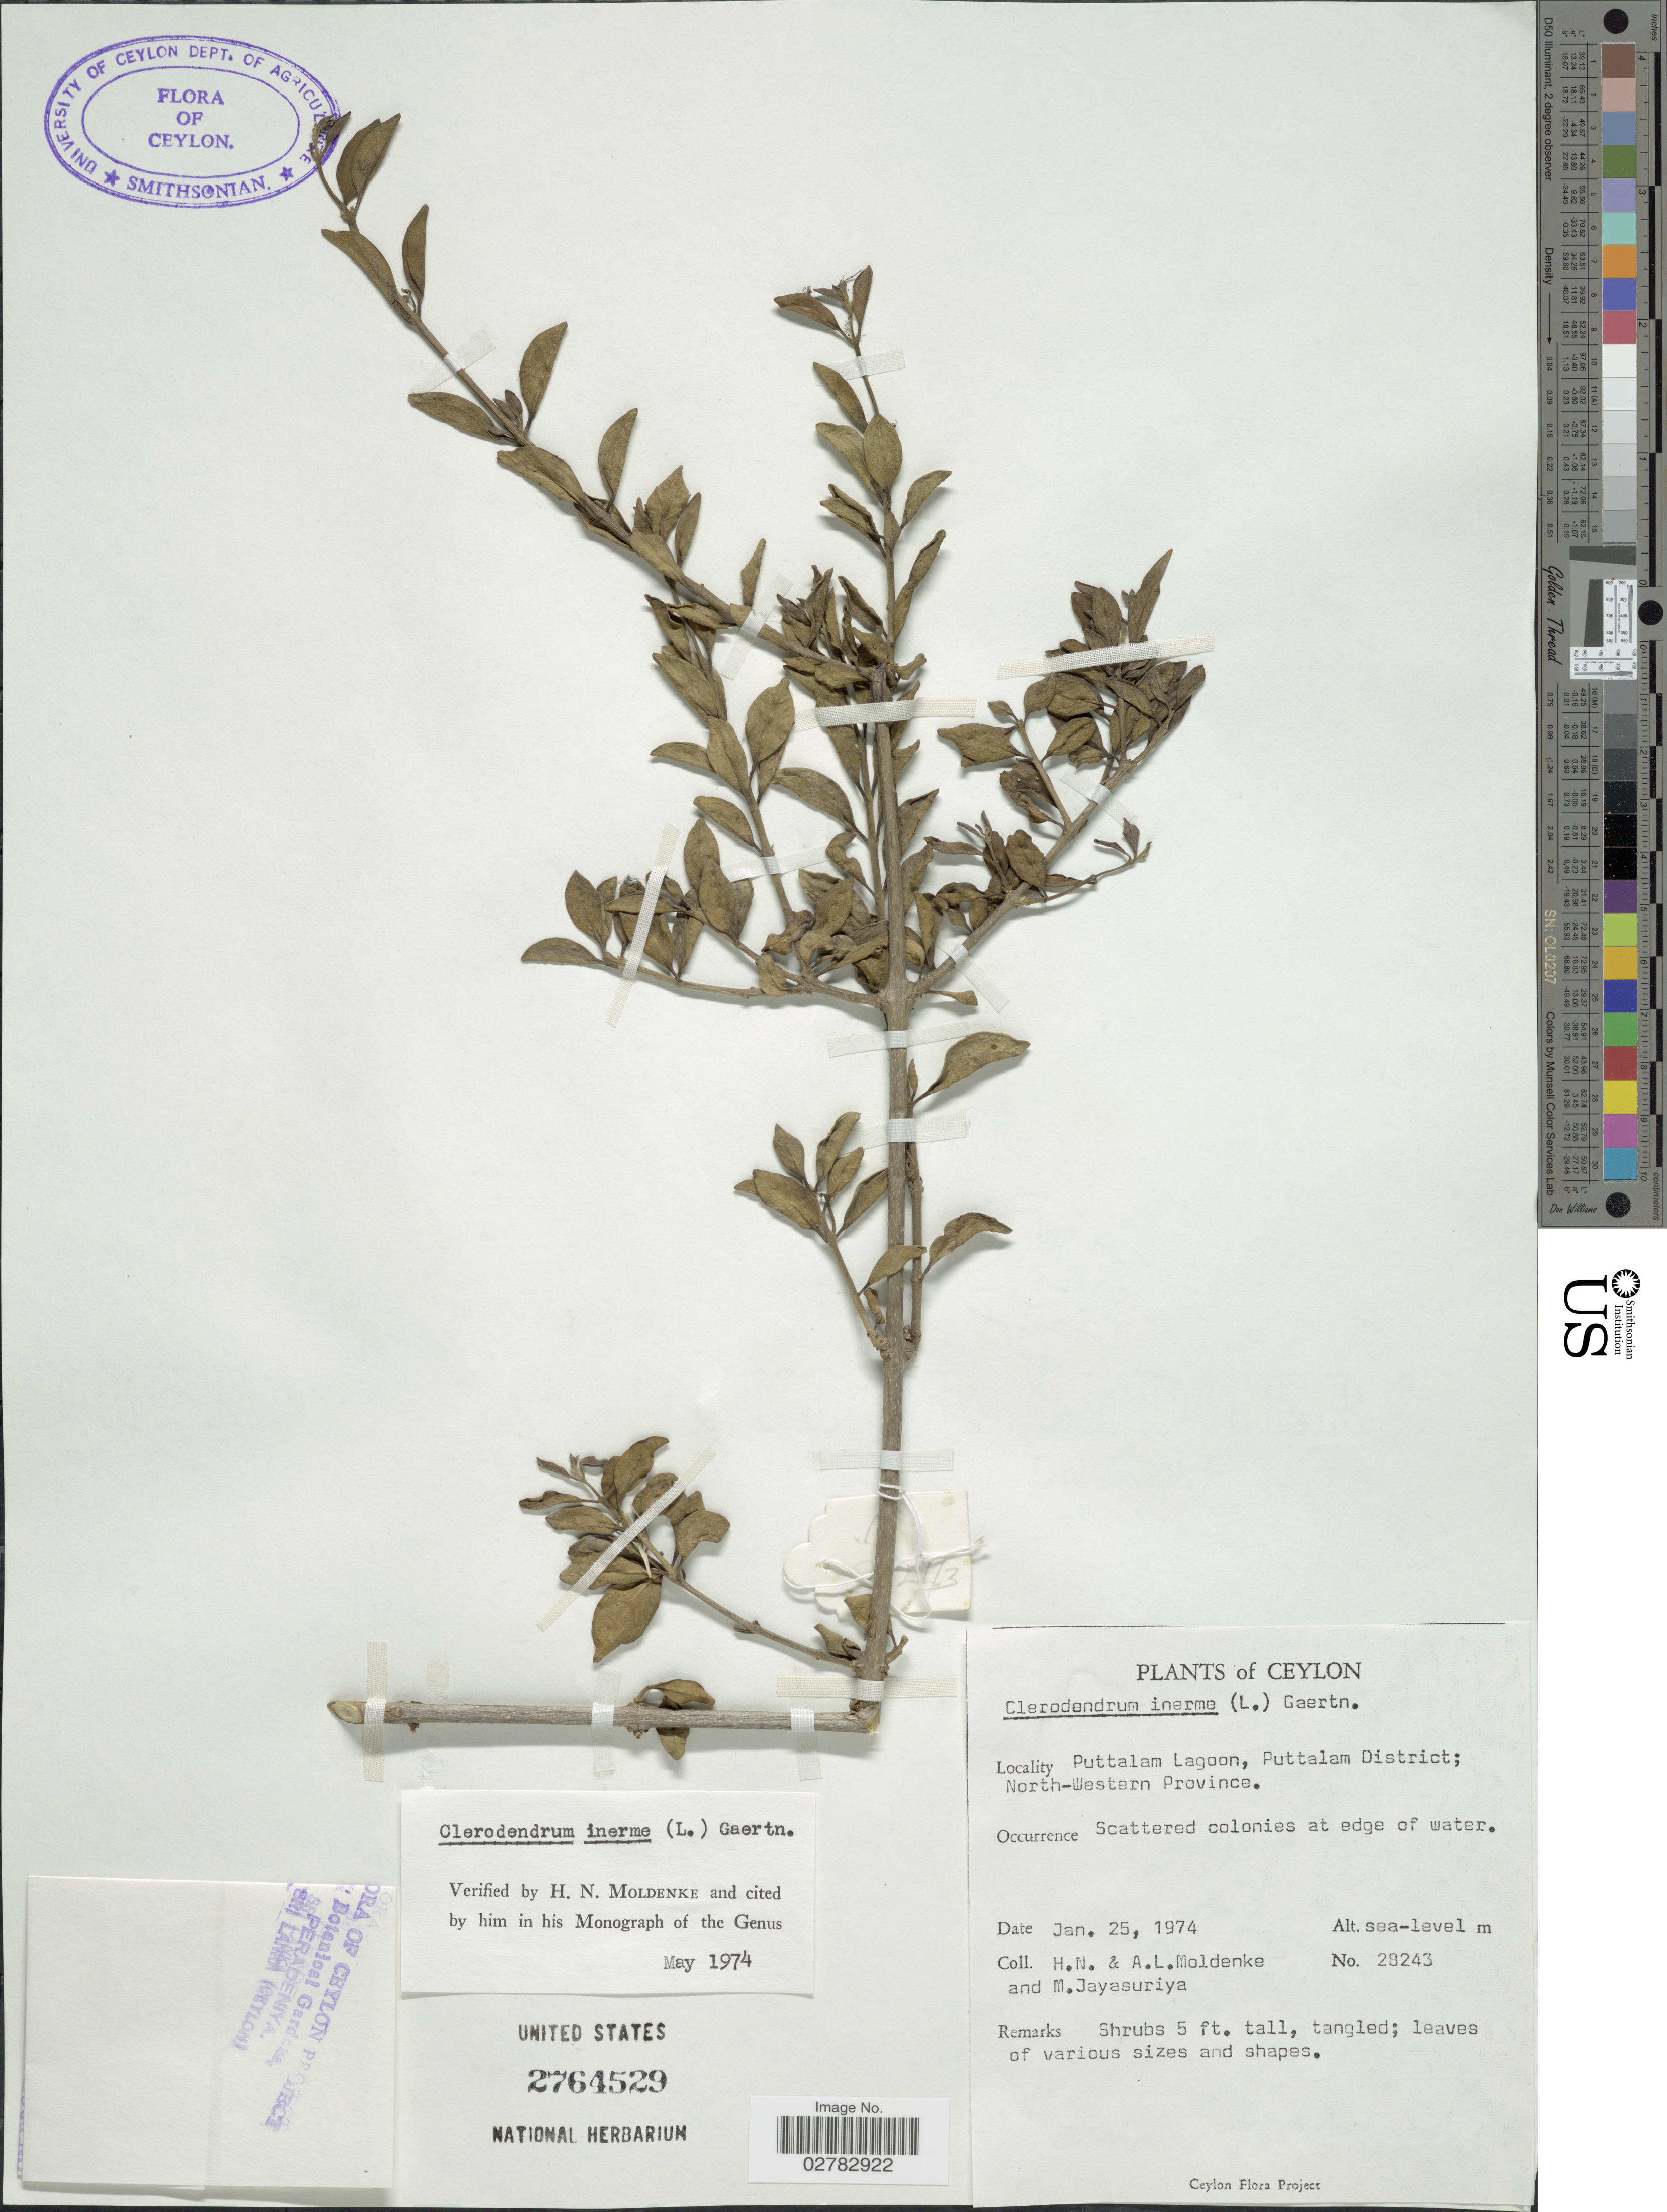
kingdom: Plantae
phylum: Tracheophyta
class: Magnoliopsida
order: Lamiales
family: Lamiaceae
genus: Clerodendrum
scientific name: Clerodendrum inerme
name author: (L.) Gaertn.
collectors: H. N. Moldenke, A. L. Moldenke & M. Jayasuriya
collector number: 28243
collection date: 1974-01-25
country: Sri Lanka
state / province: North Western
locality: Ceylon. Puttalam Lagoon, Puttalam District.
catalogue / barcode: US 2764529